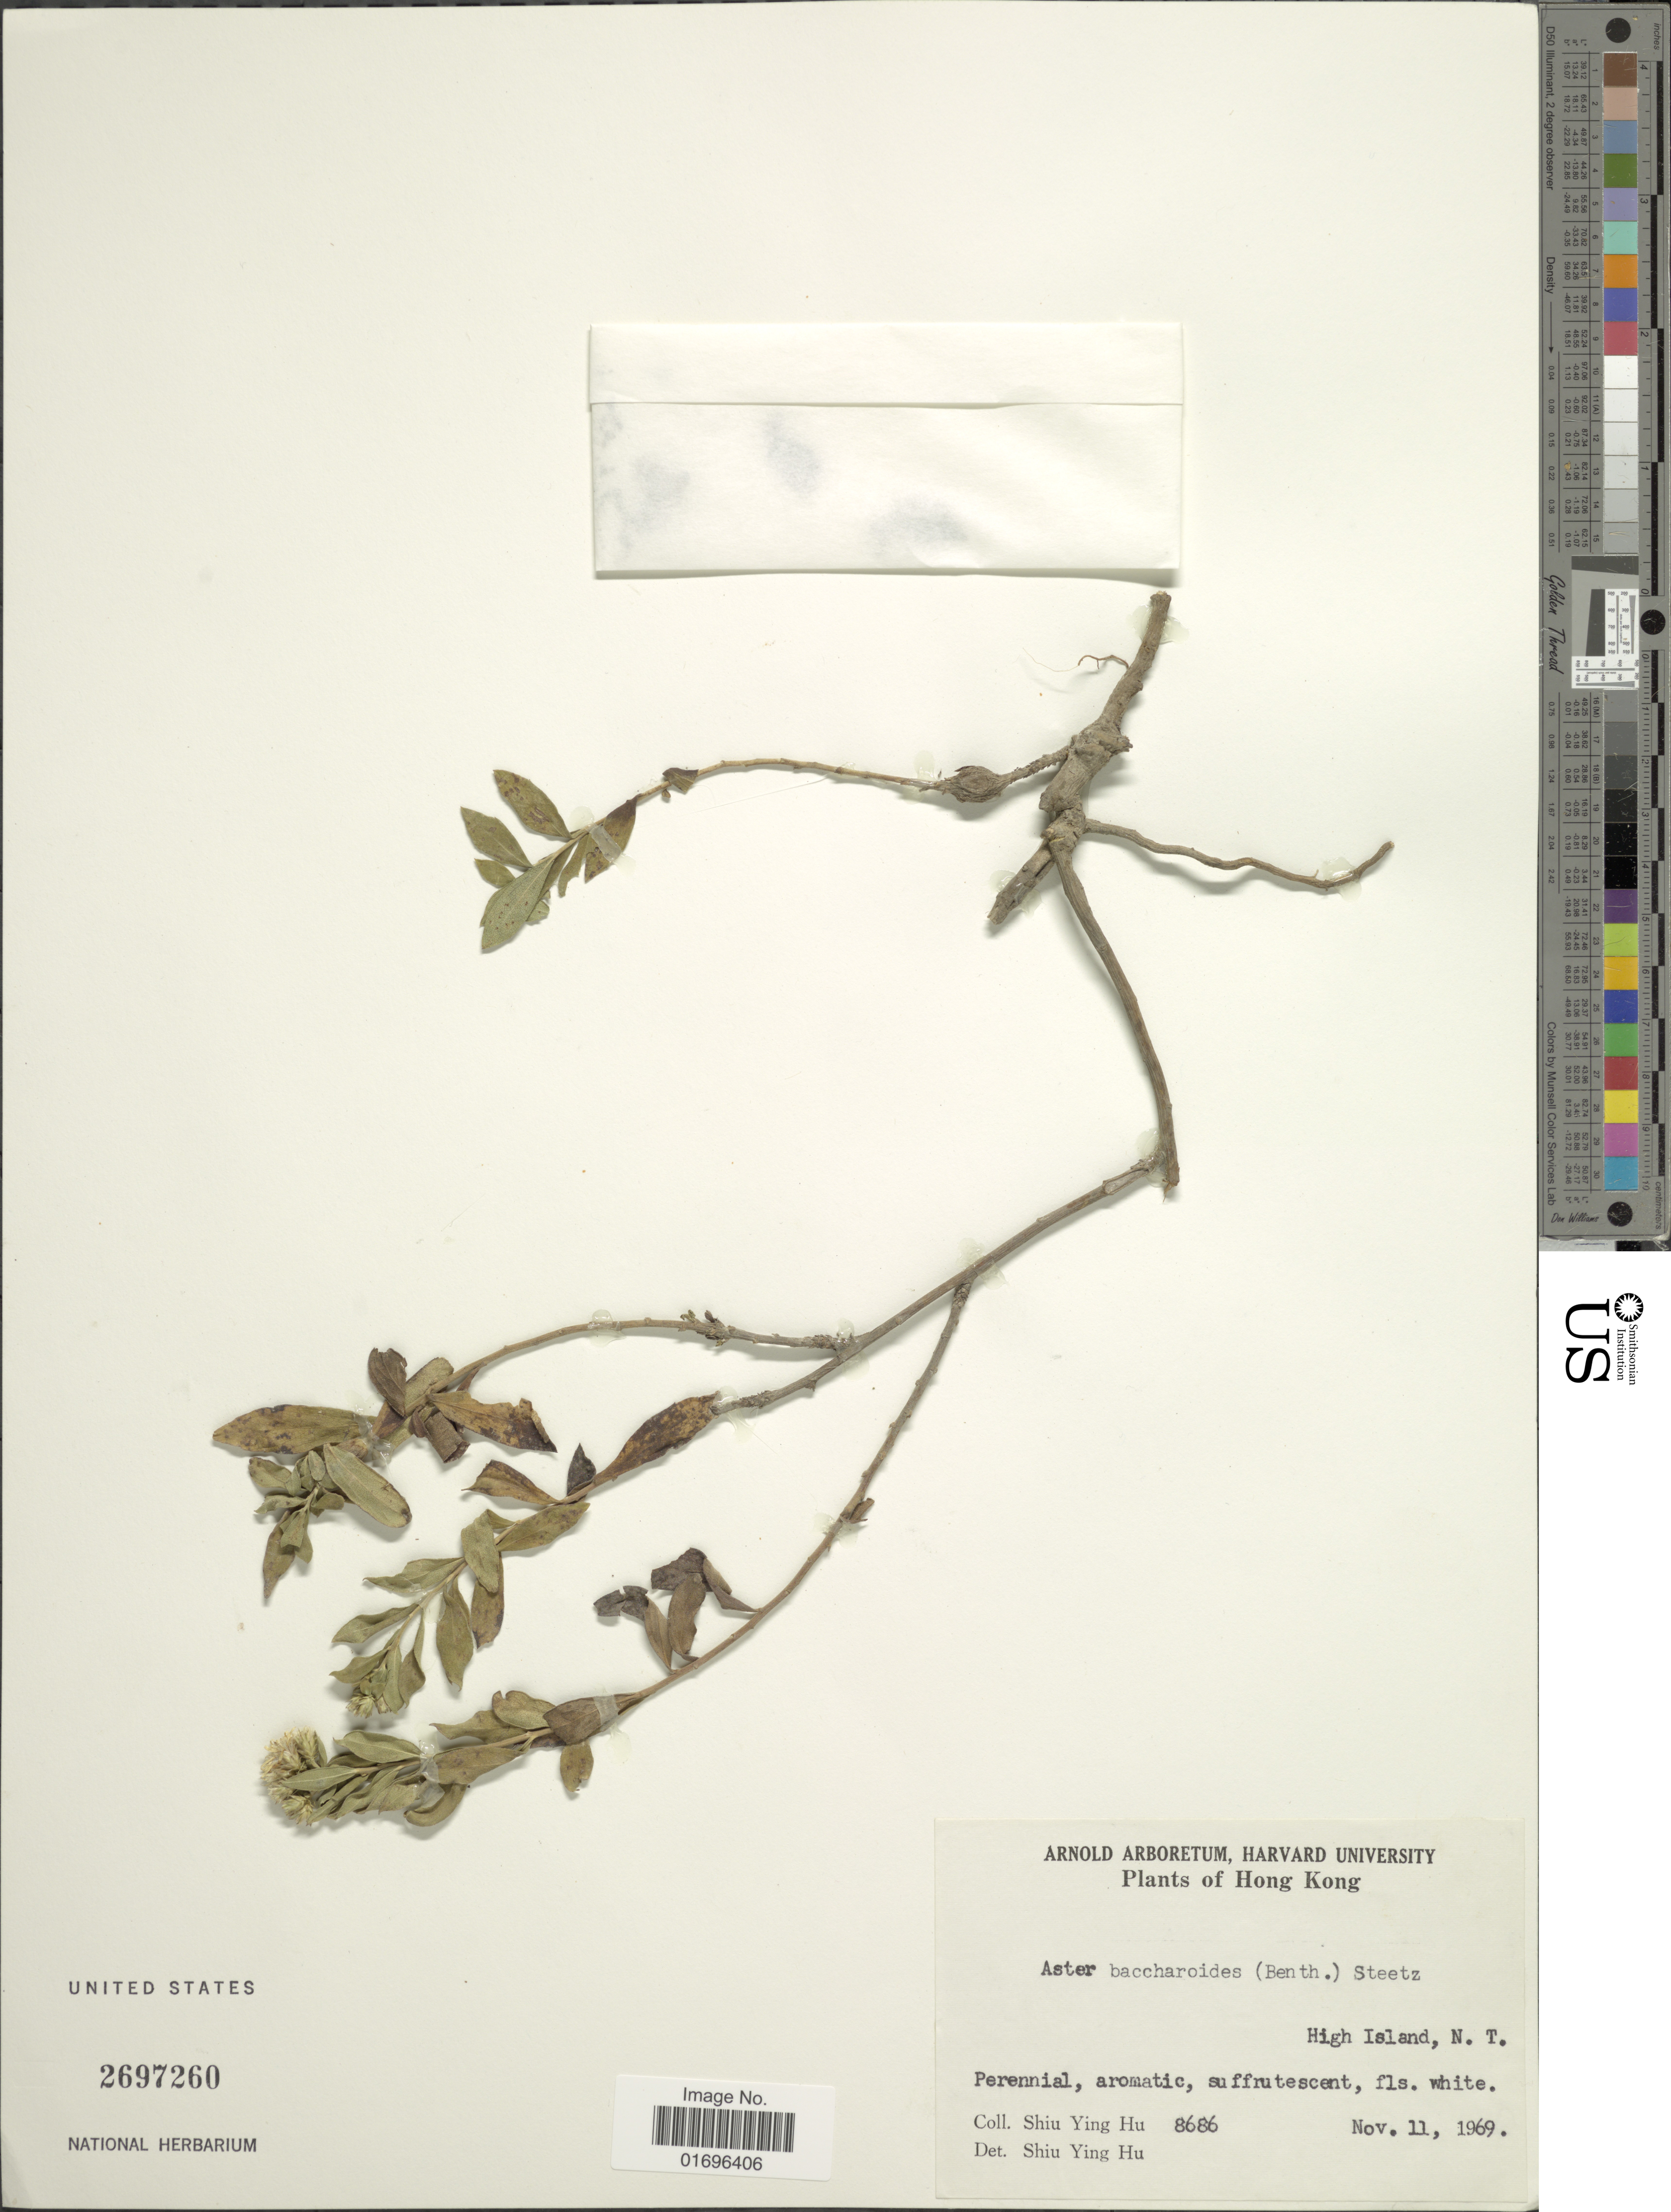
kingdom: Plantae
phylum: Tracheophyta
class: Magnoliopsida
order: Asterales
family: Asteraceae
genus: Aster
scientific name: Aster baccharoides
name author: (Benth.) Steetz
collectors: S. Y. Hu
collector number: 8686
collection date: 1969-11-11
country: China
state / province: Hong Kong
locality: High Island, N.T.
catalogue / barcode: US 2697260